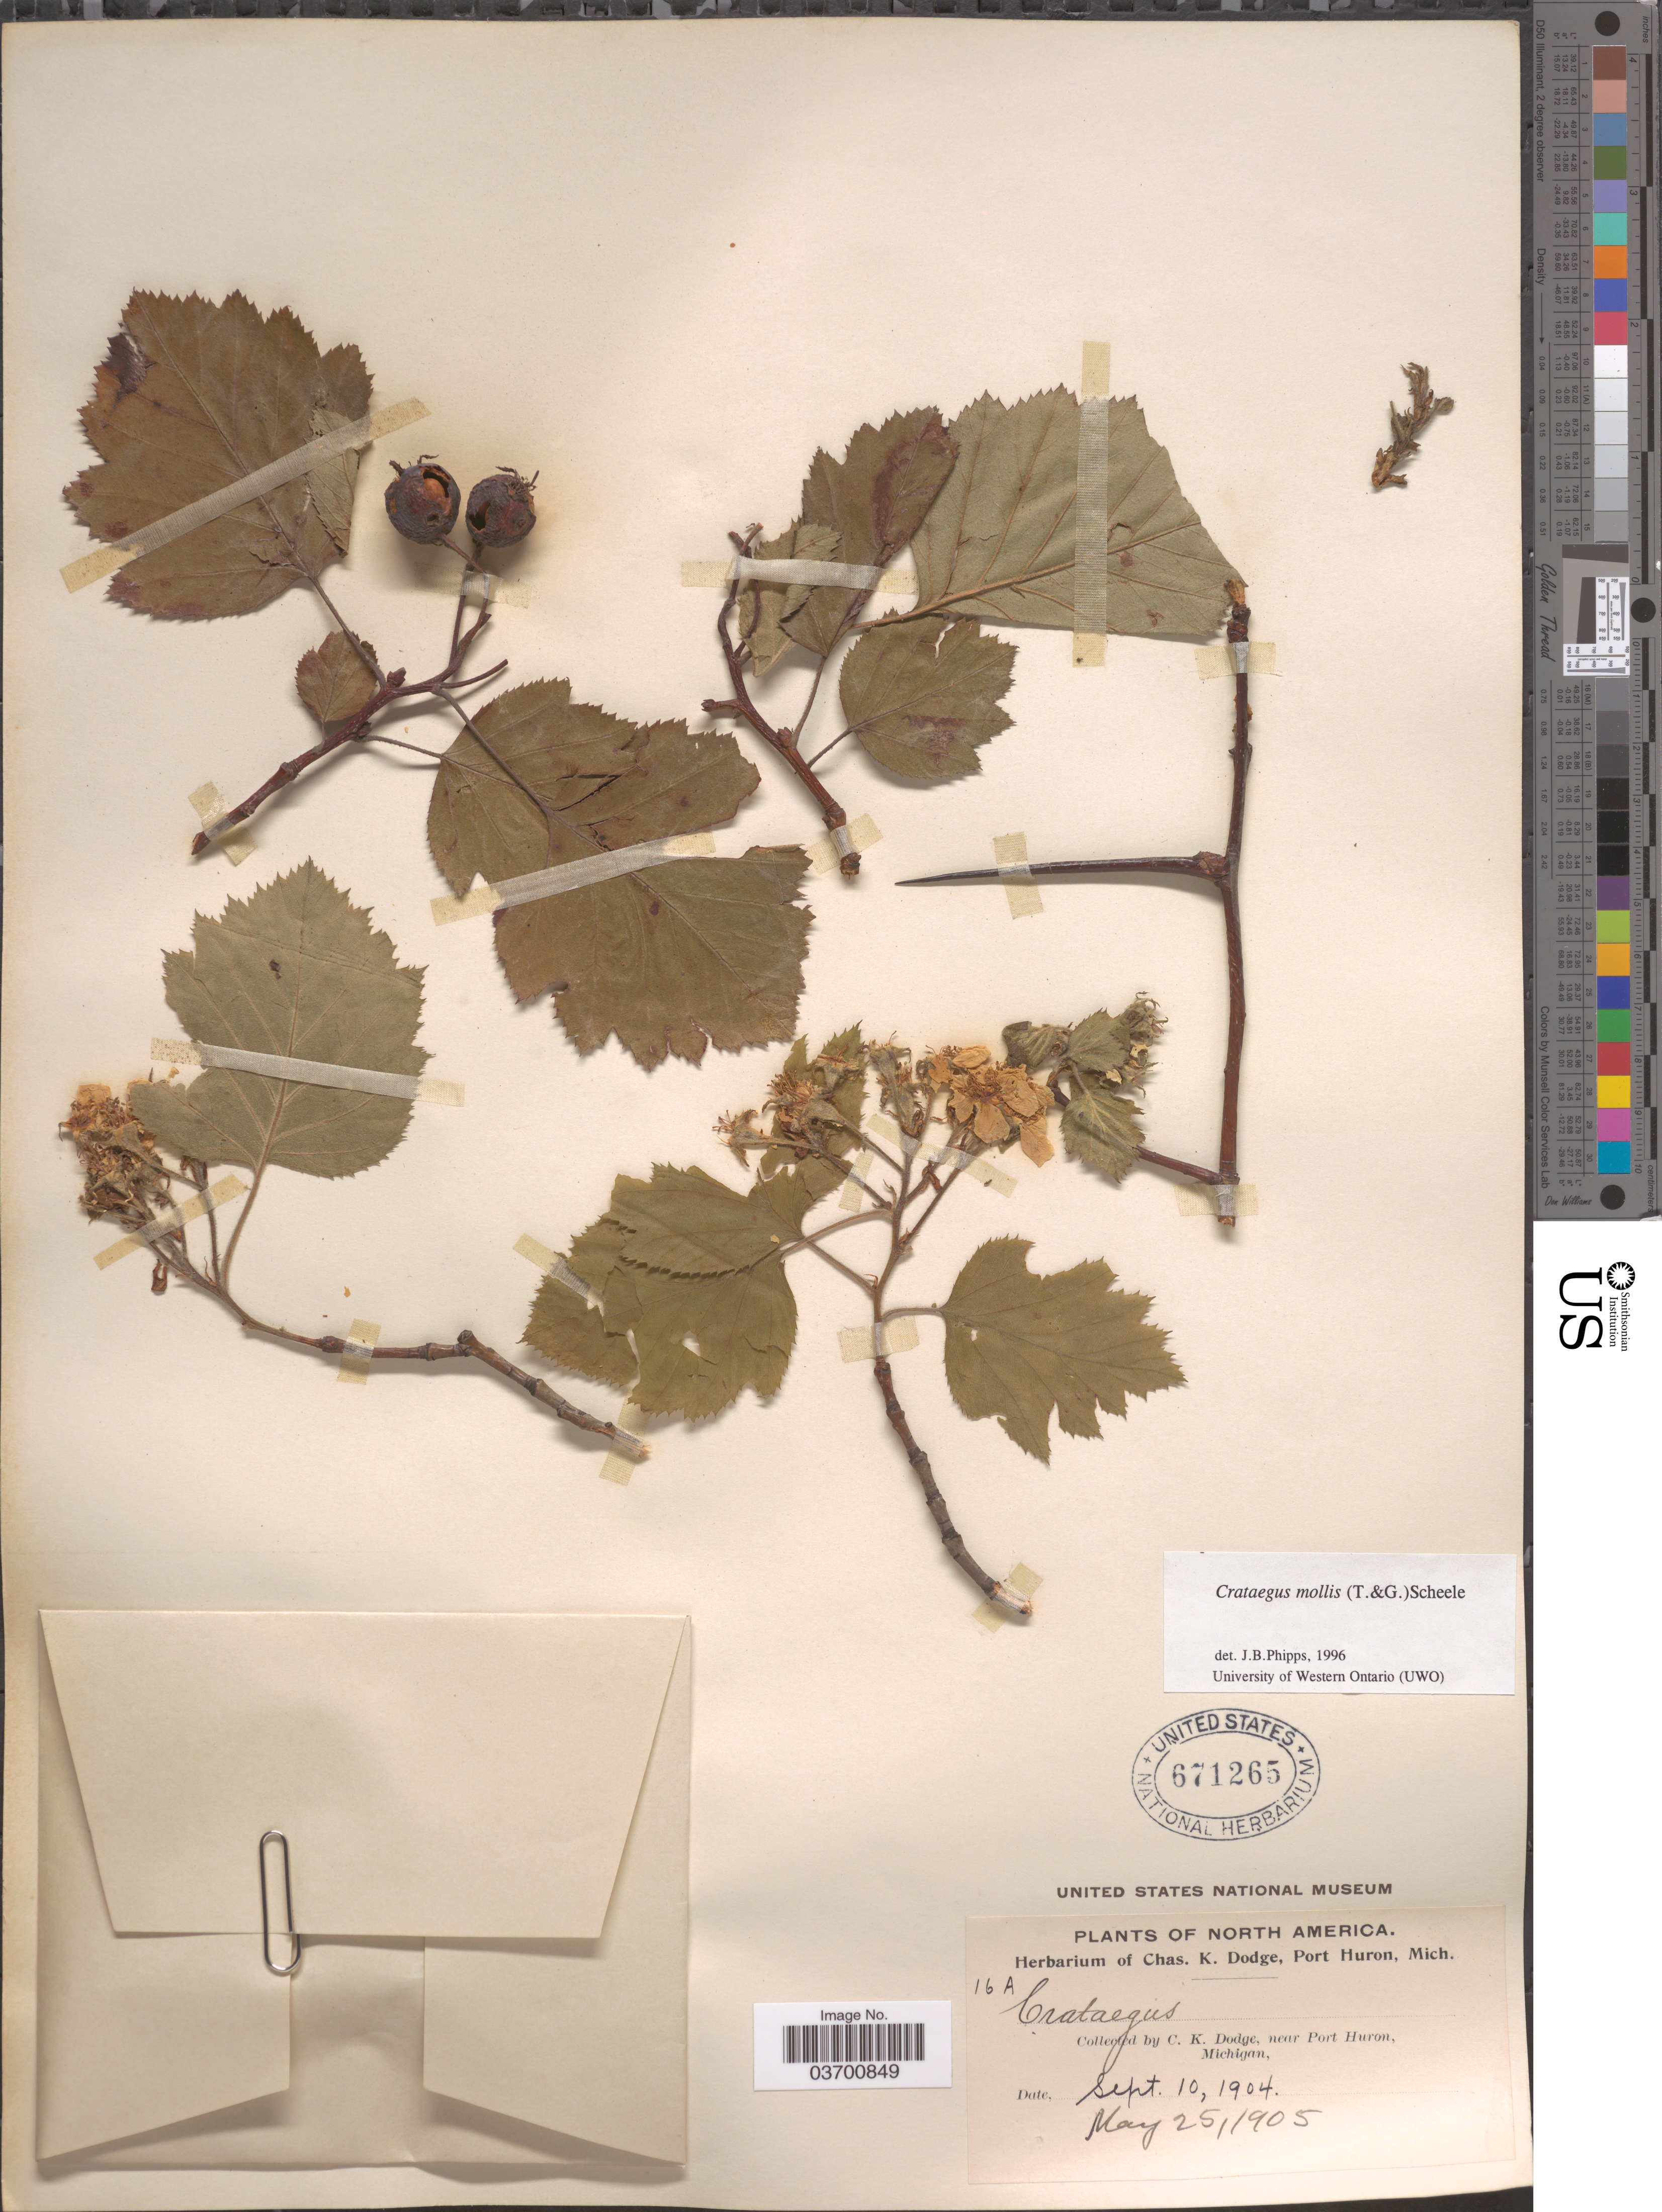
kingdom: Plantae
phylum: Tracheophyta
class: Magnoliopsida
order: Rosales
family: Rosaceae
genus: Crataegus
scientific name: Crataegus mollis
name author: (Torr. & A. Gray) Scheele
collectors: C. K. Dodge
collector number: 16A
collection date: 1904-09-10/1905-05-25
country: United States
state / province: Michigan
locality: Near Port Huron.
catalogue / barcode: US 671265